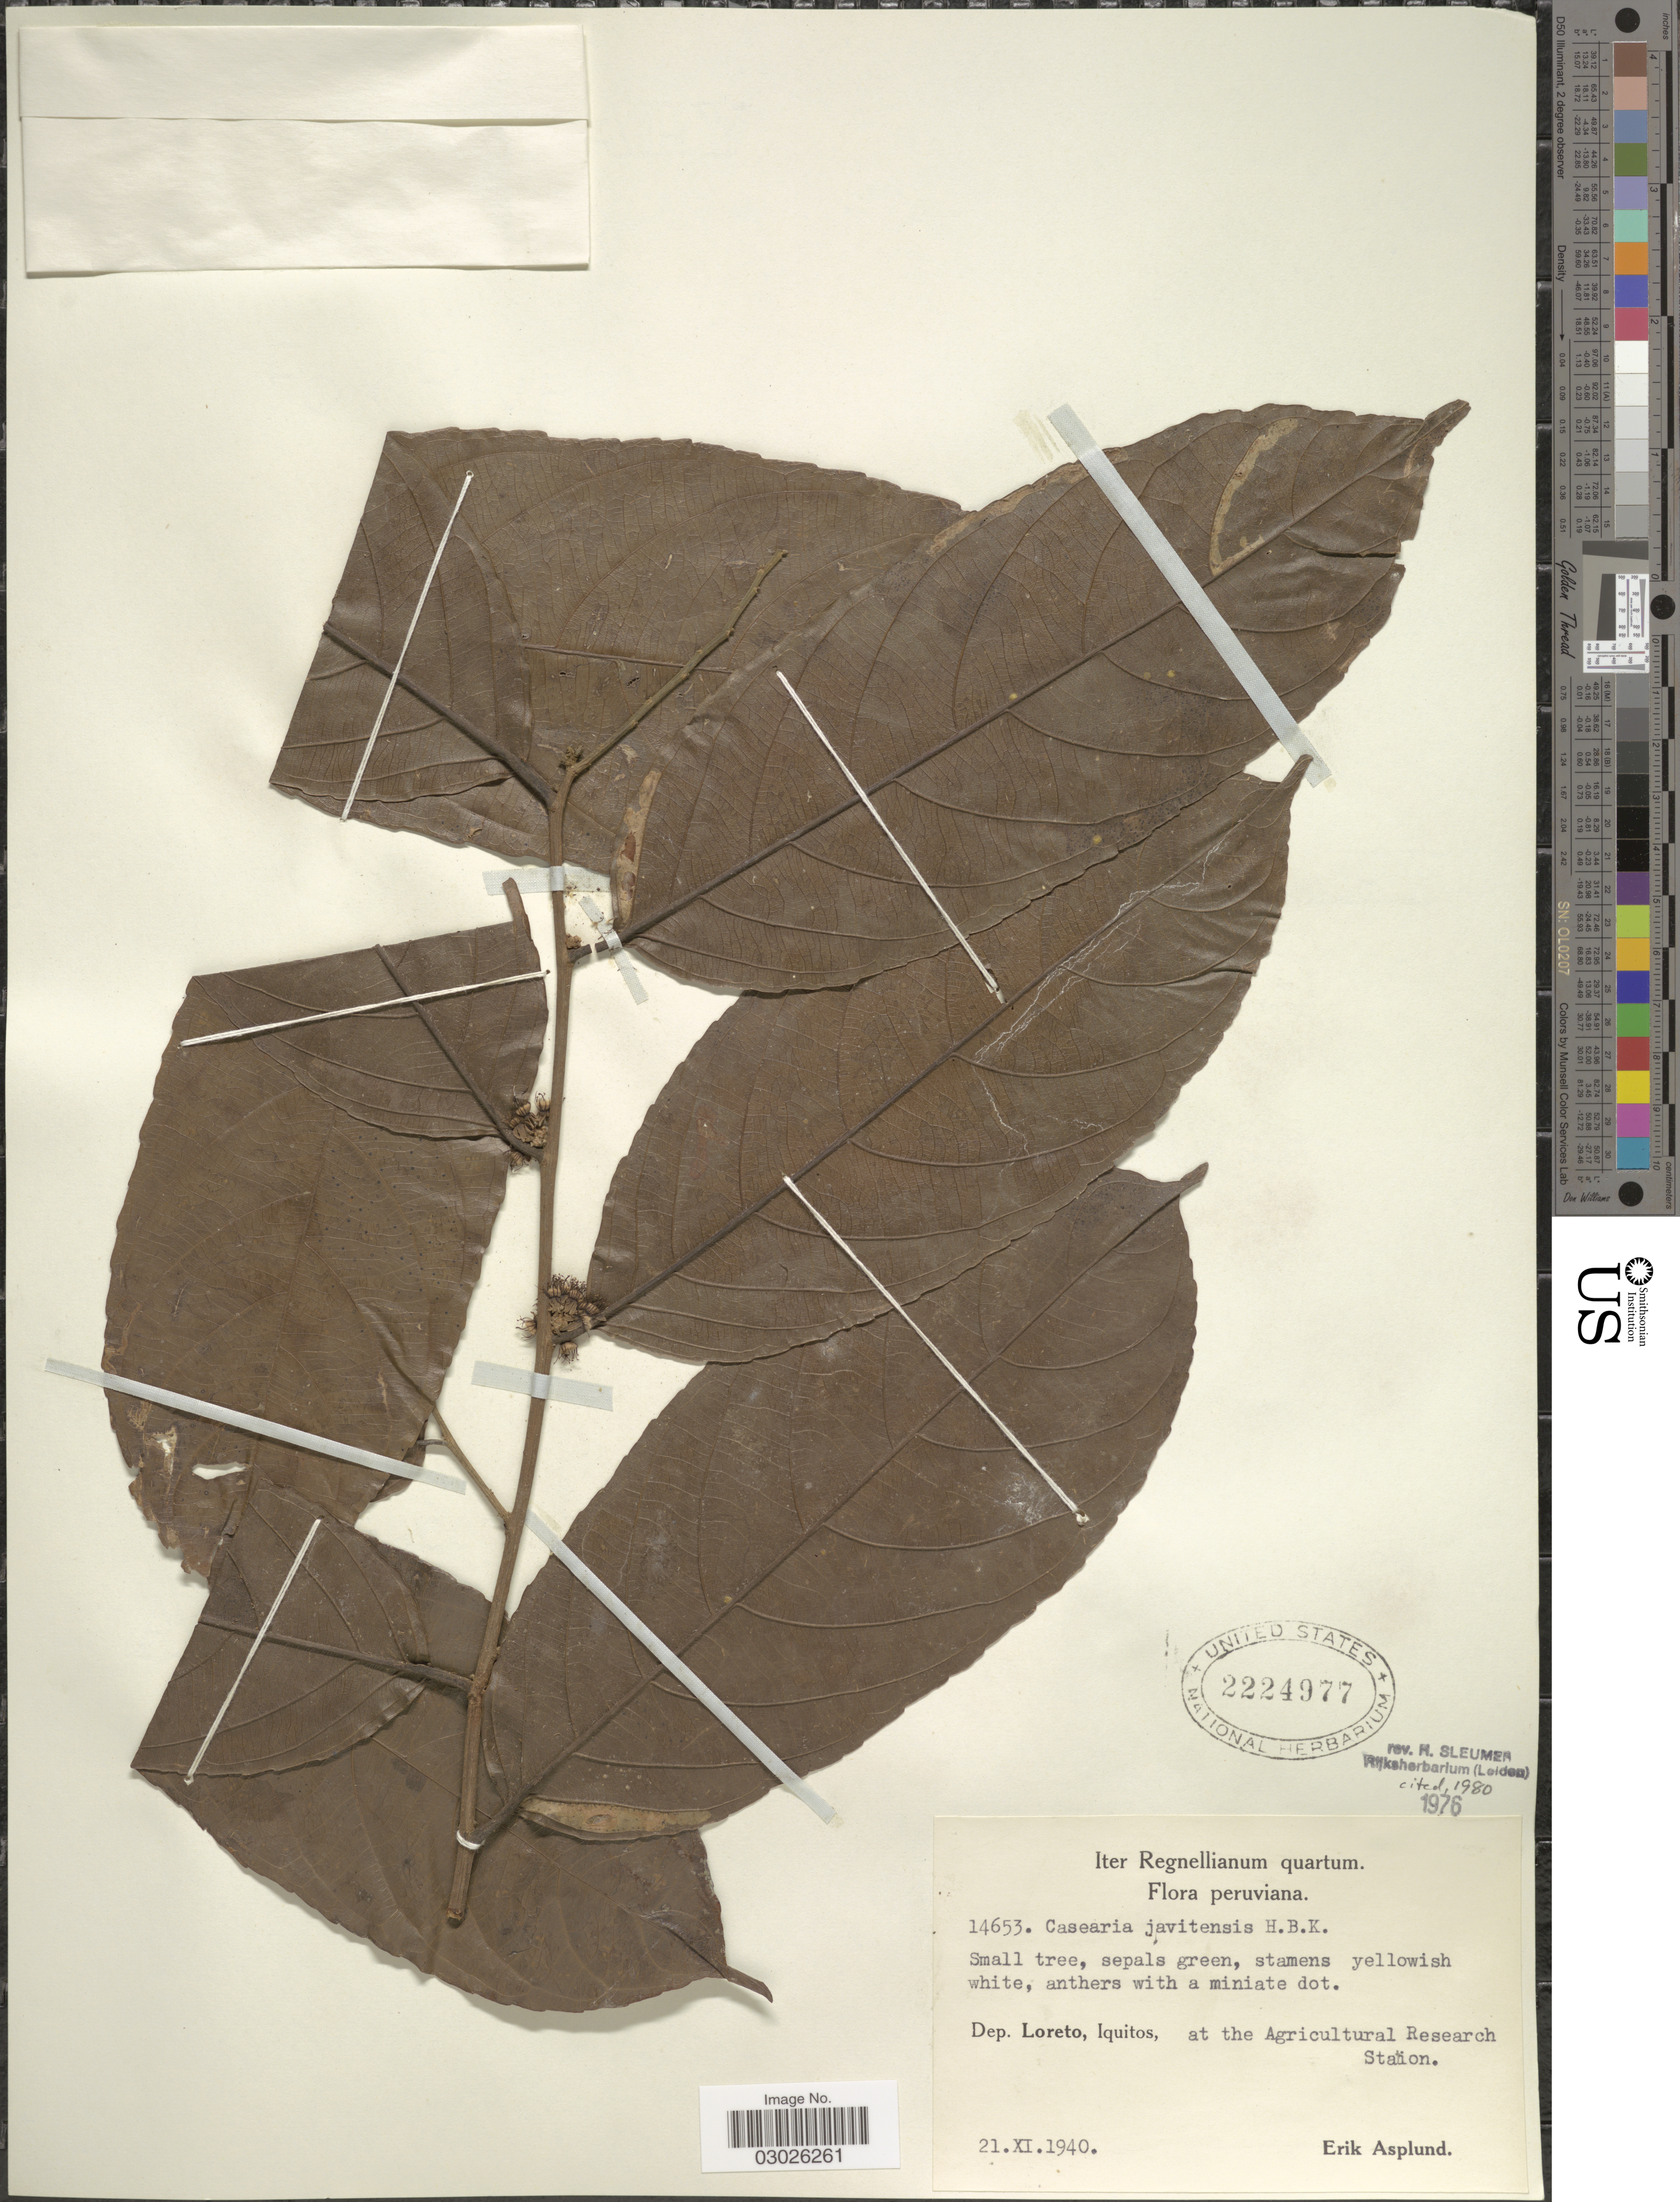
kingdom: Plantae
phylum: Tracheophyta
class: Magnoliopsida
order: Malpighiales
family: Salicaceae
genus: Piparea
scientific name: Piparea multiflora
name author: C.F. Gaertn.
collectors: E. Asplund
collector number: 14653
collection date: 1940-11-21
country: Peru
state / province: Loreto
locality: Dep. Loreto, Iquitos, at the Agricultural Research Station.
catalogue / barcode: US 2224977